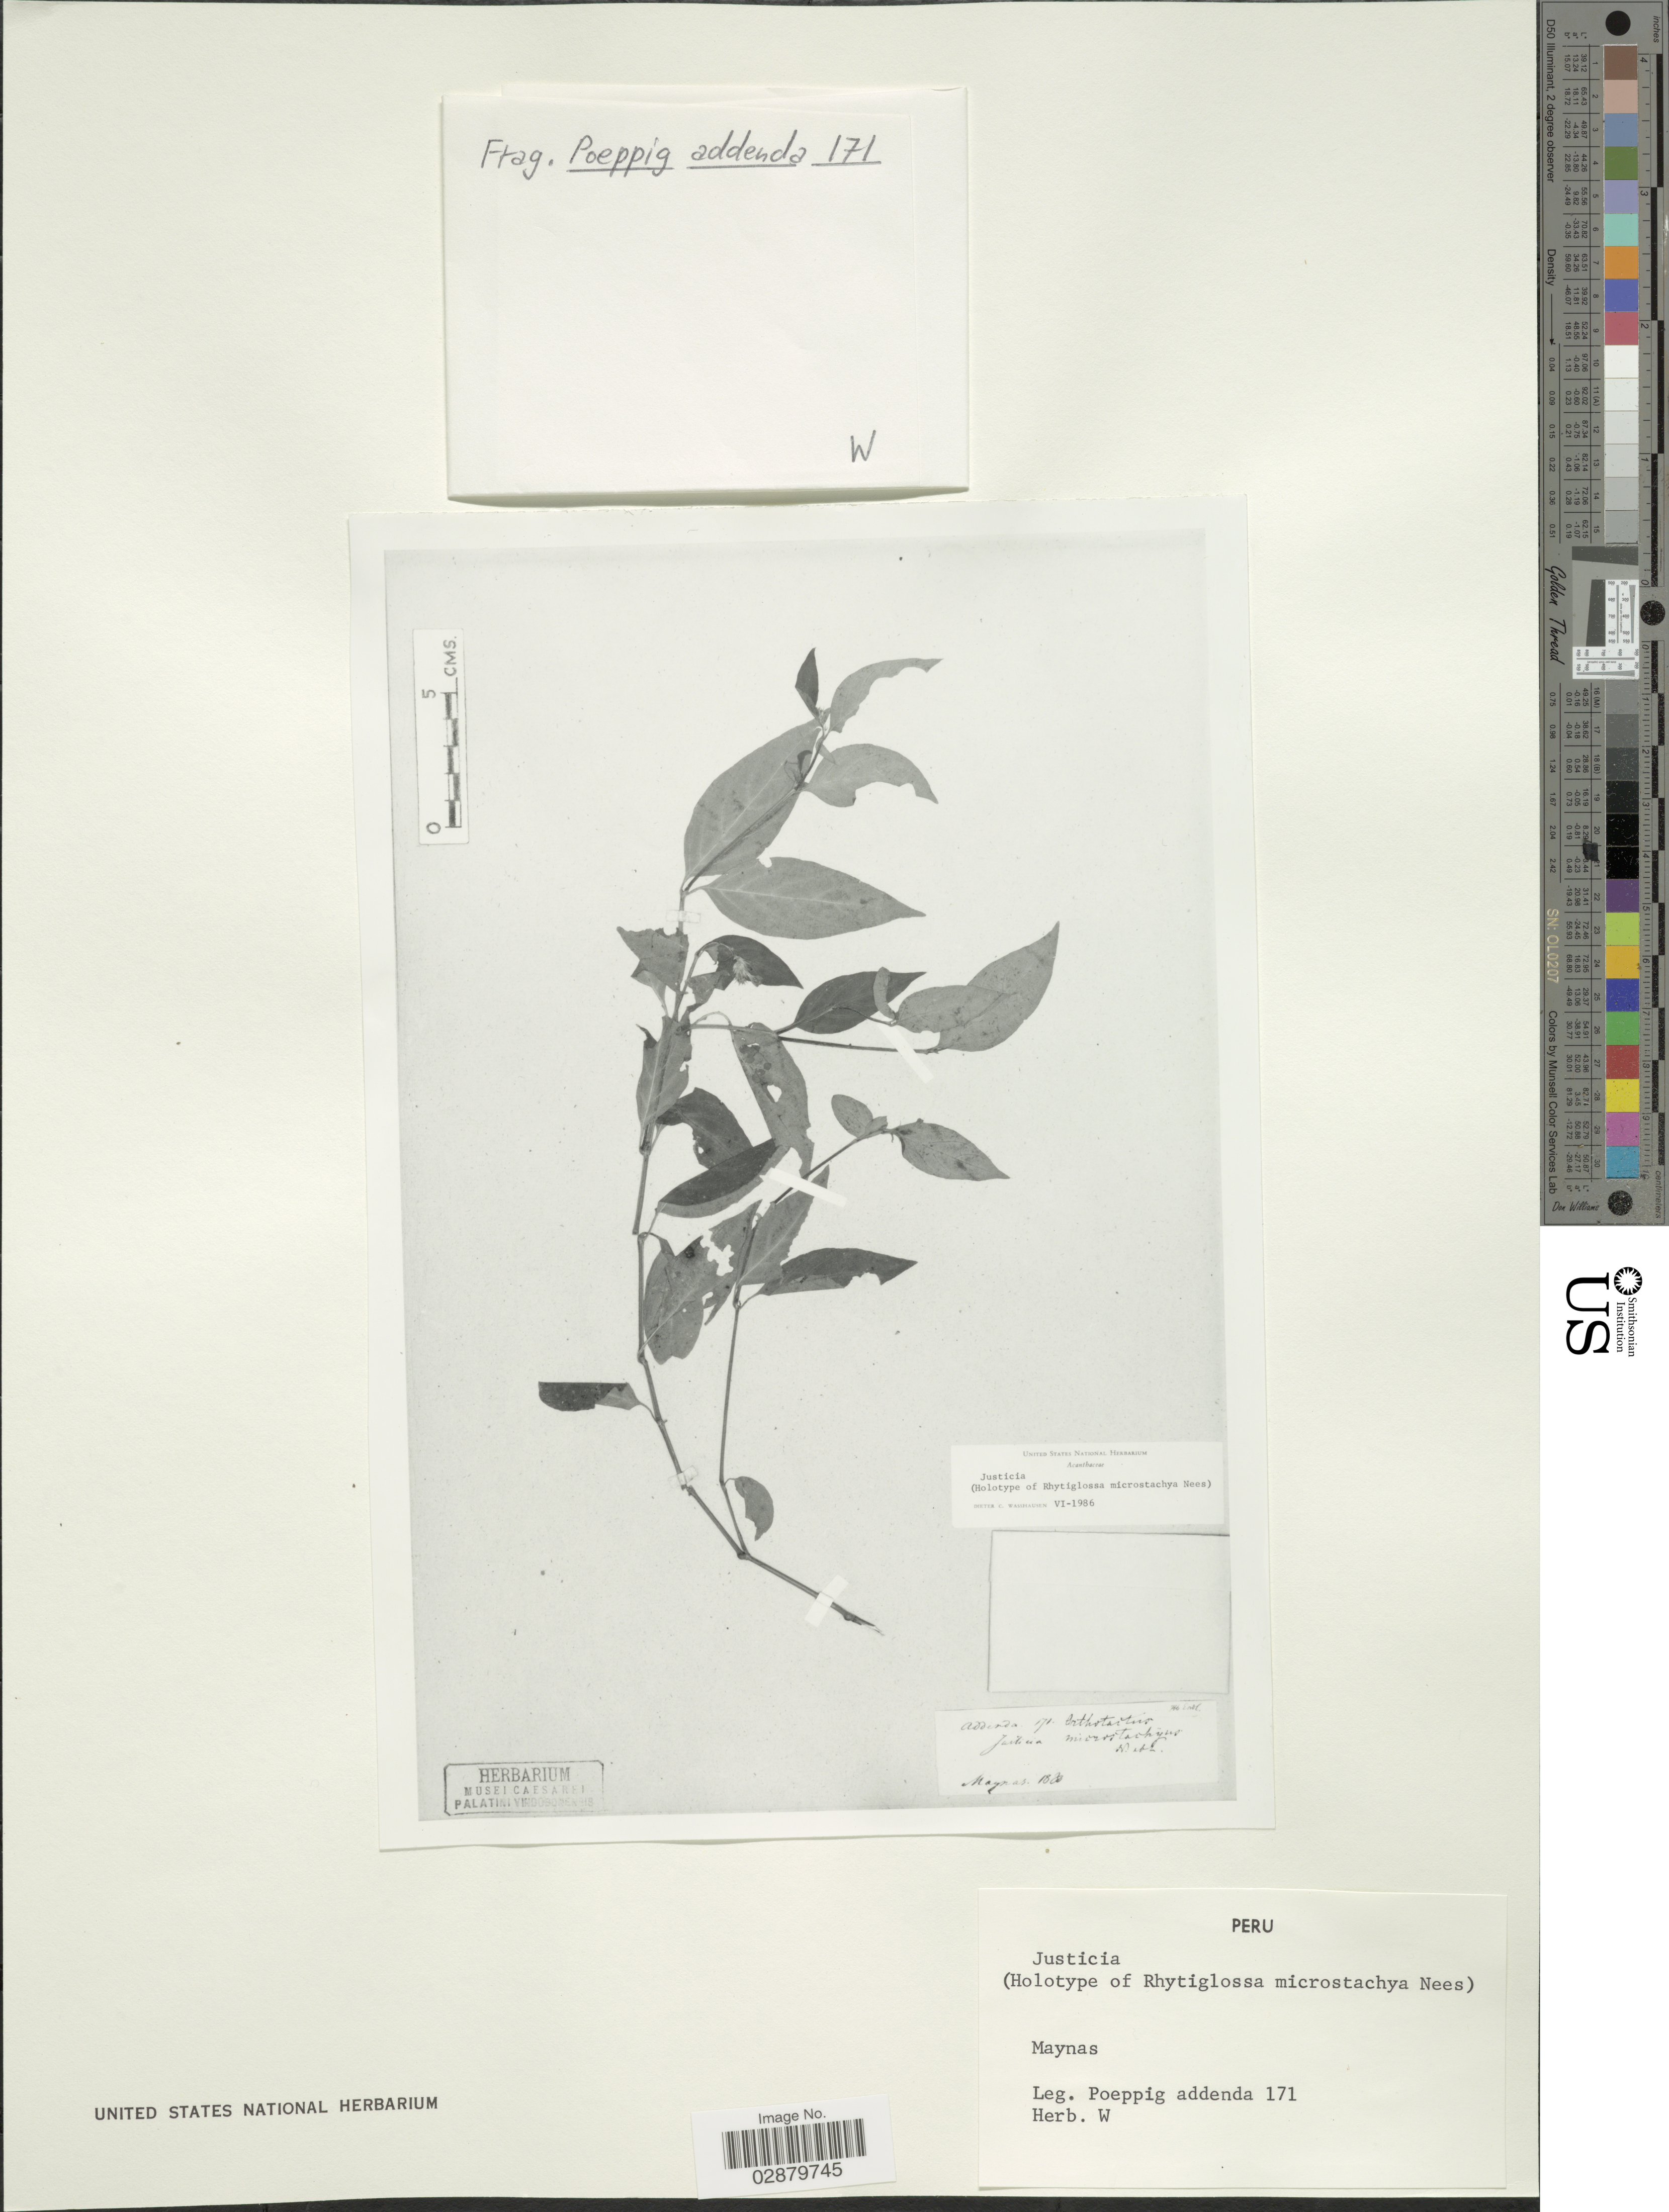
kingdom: Plantae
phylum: Tracheophyta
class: Magnoliopsida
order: Lamiales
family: Acanthaceae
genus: Rhytiglossa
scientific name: Rhytiglossa microstachya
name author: Nees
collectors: Poeppig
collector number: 171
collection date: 1830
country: Peru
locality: Maynas.